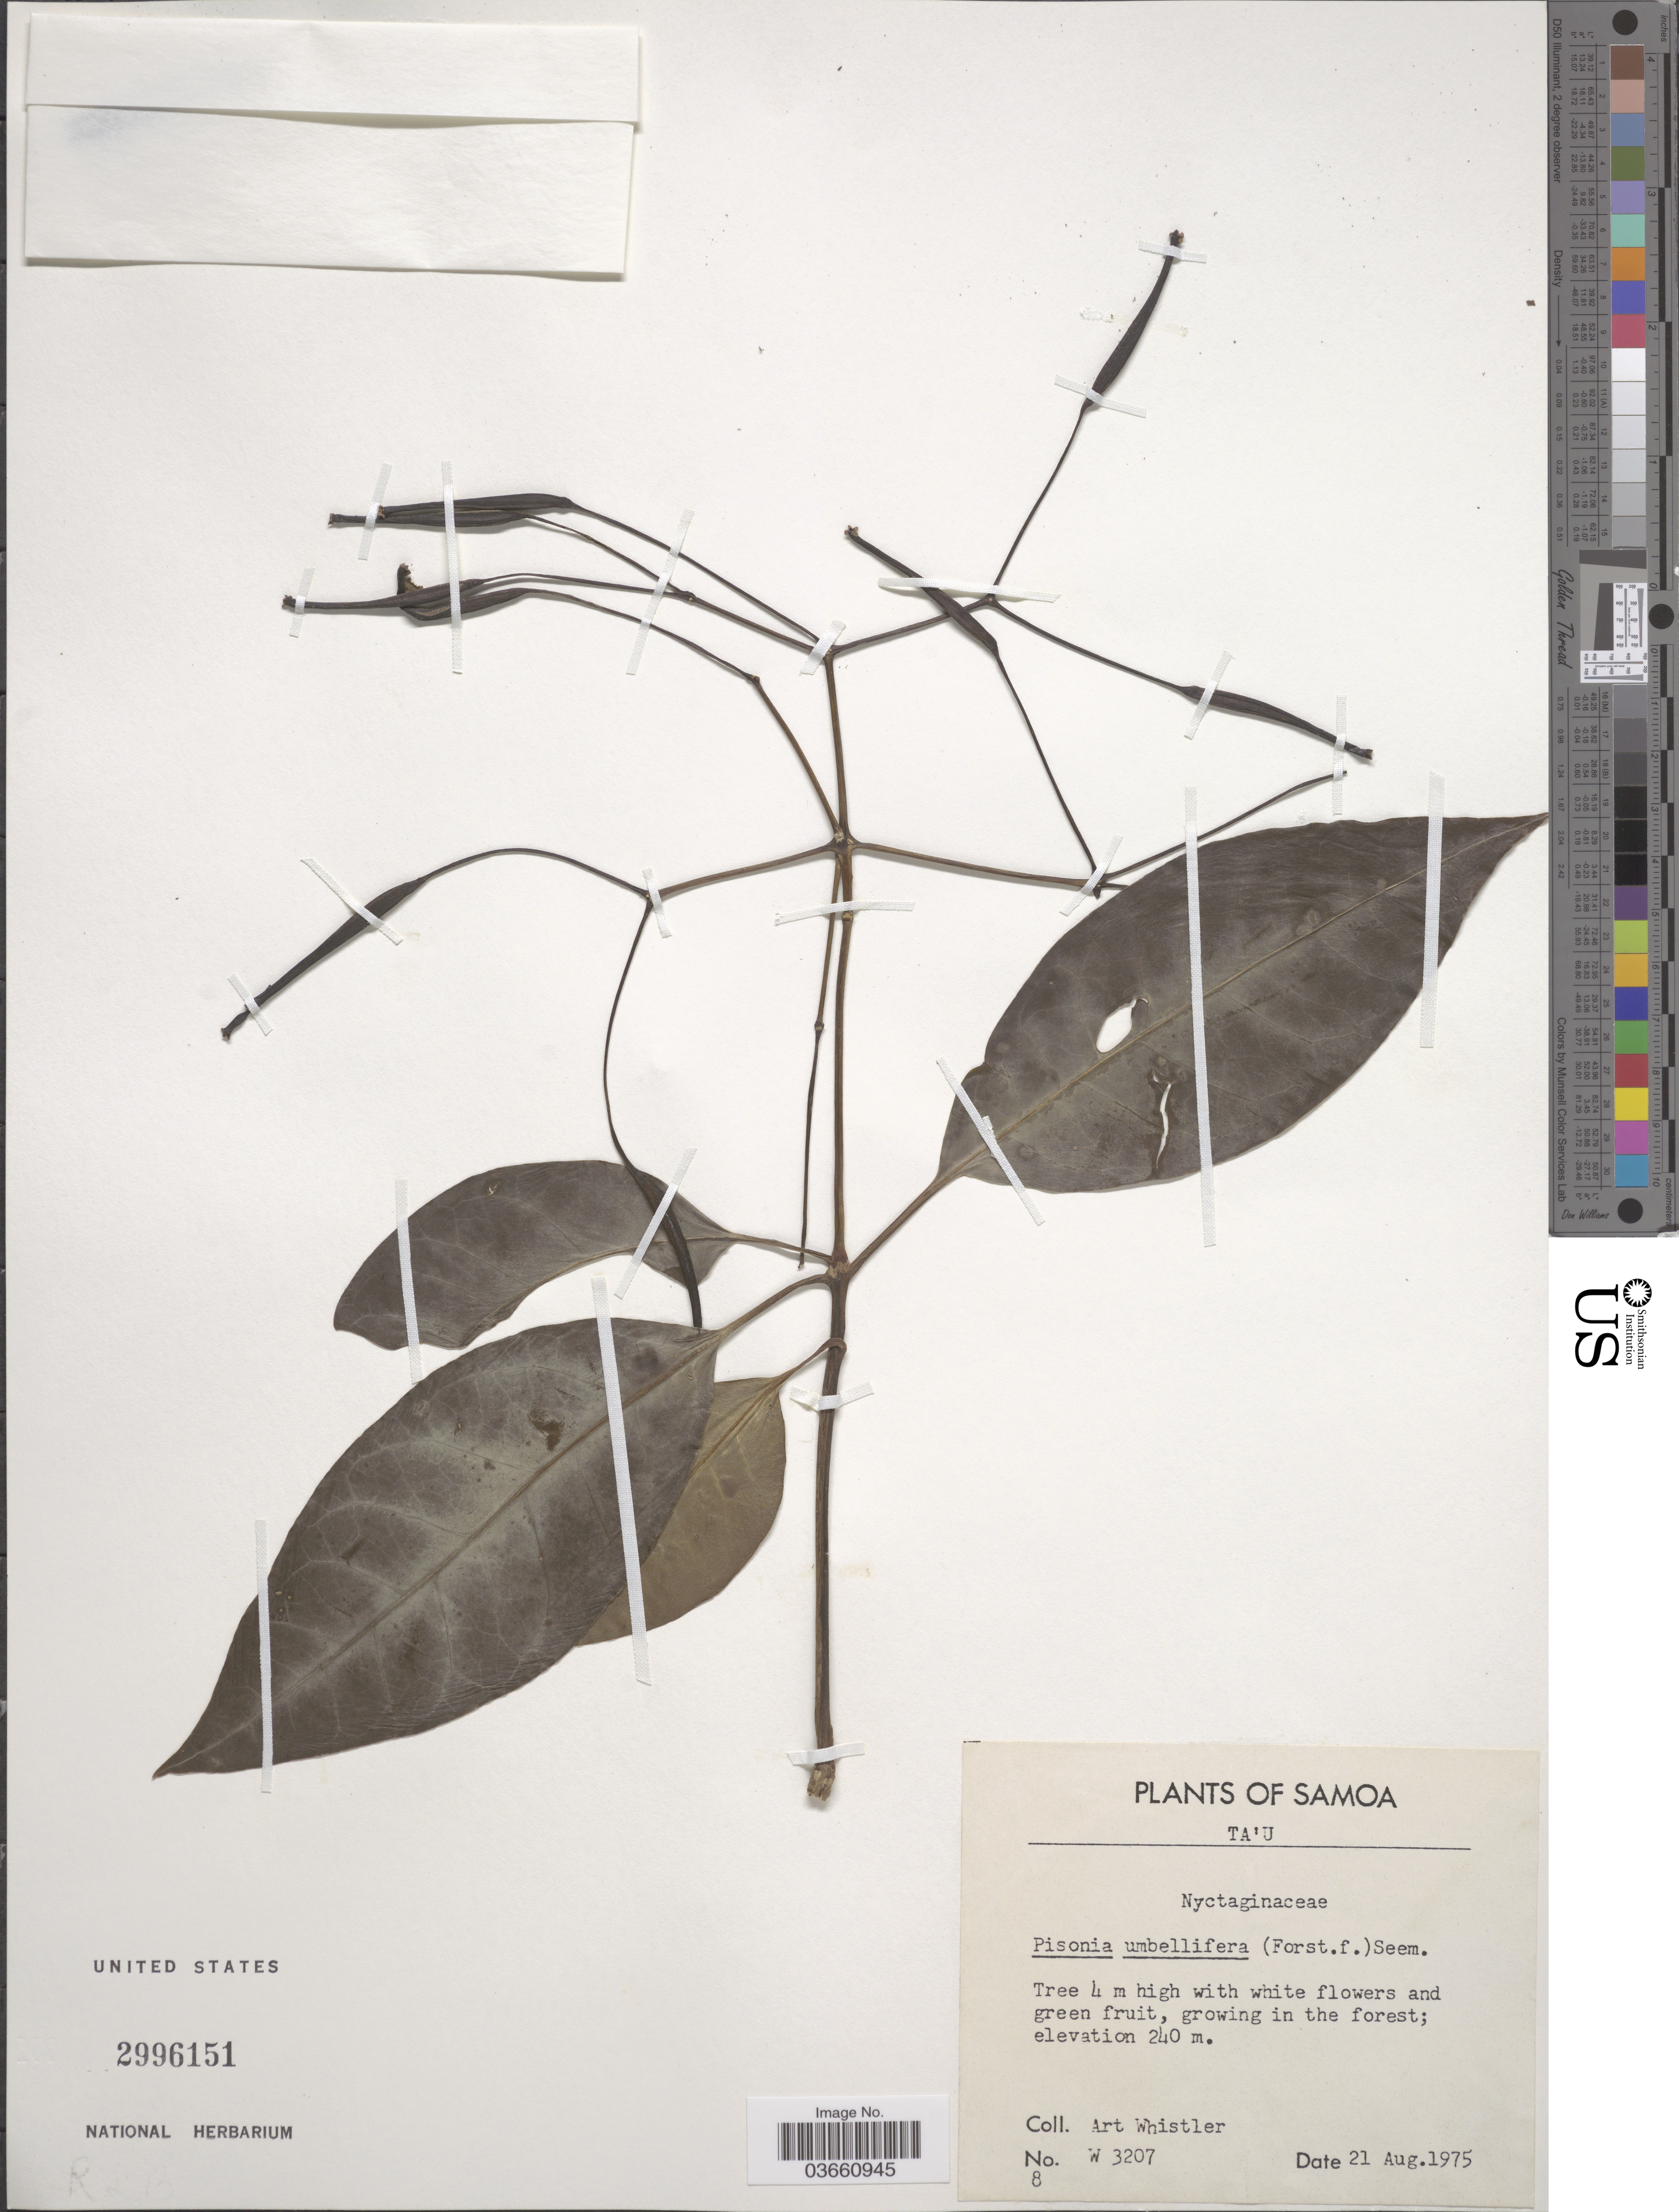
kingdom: Plantae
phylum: Tracheophyta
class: Magnoliopsida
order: Caryophyllales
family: Nyctaginaceae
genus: Ceodes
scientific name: Ceodes umbellifera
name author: J.R. Forst. & G. Forst.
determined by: Wagner, W. L., (BOT), Smithsonian Institution - National Museum of Natural History (UNITED STATES)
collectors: A. Whistler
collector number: W 3207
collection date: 1975-08-21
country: American Samoa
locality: Samoa. Ta'u.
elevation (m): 240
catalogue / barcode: US 2996151